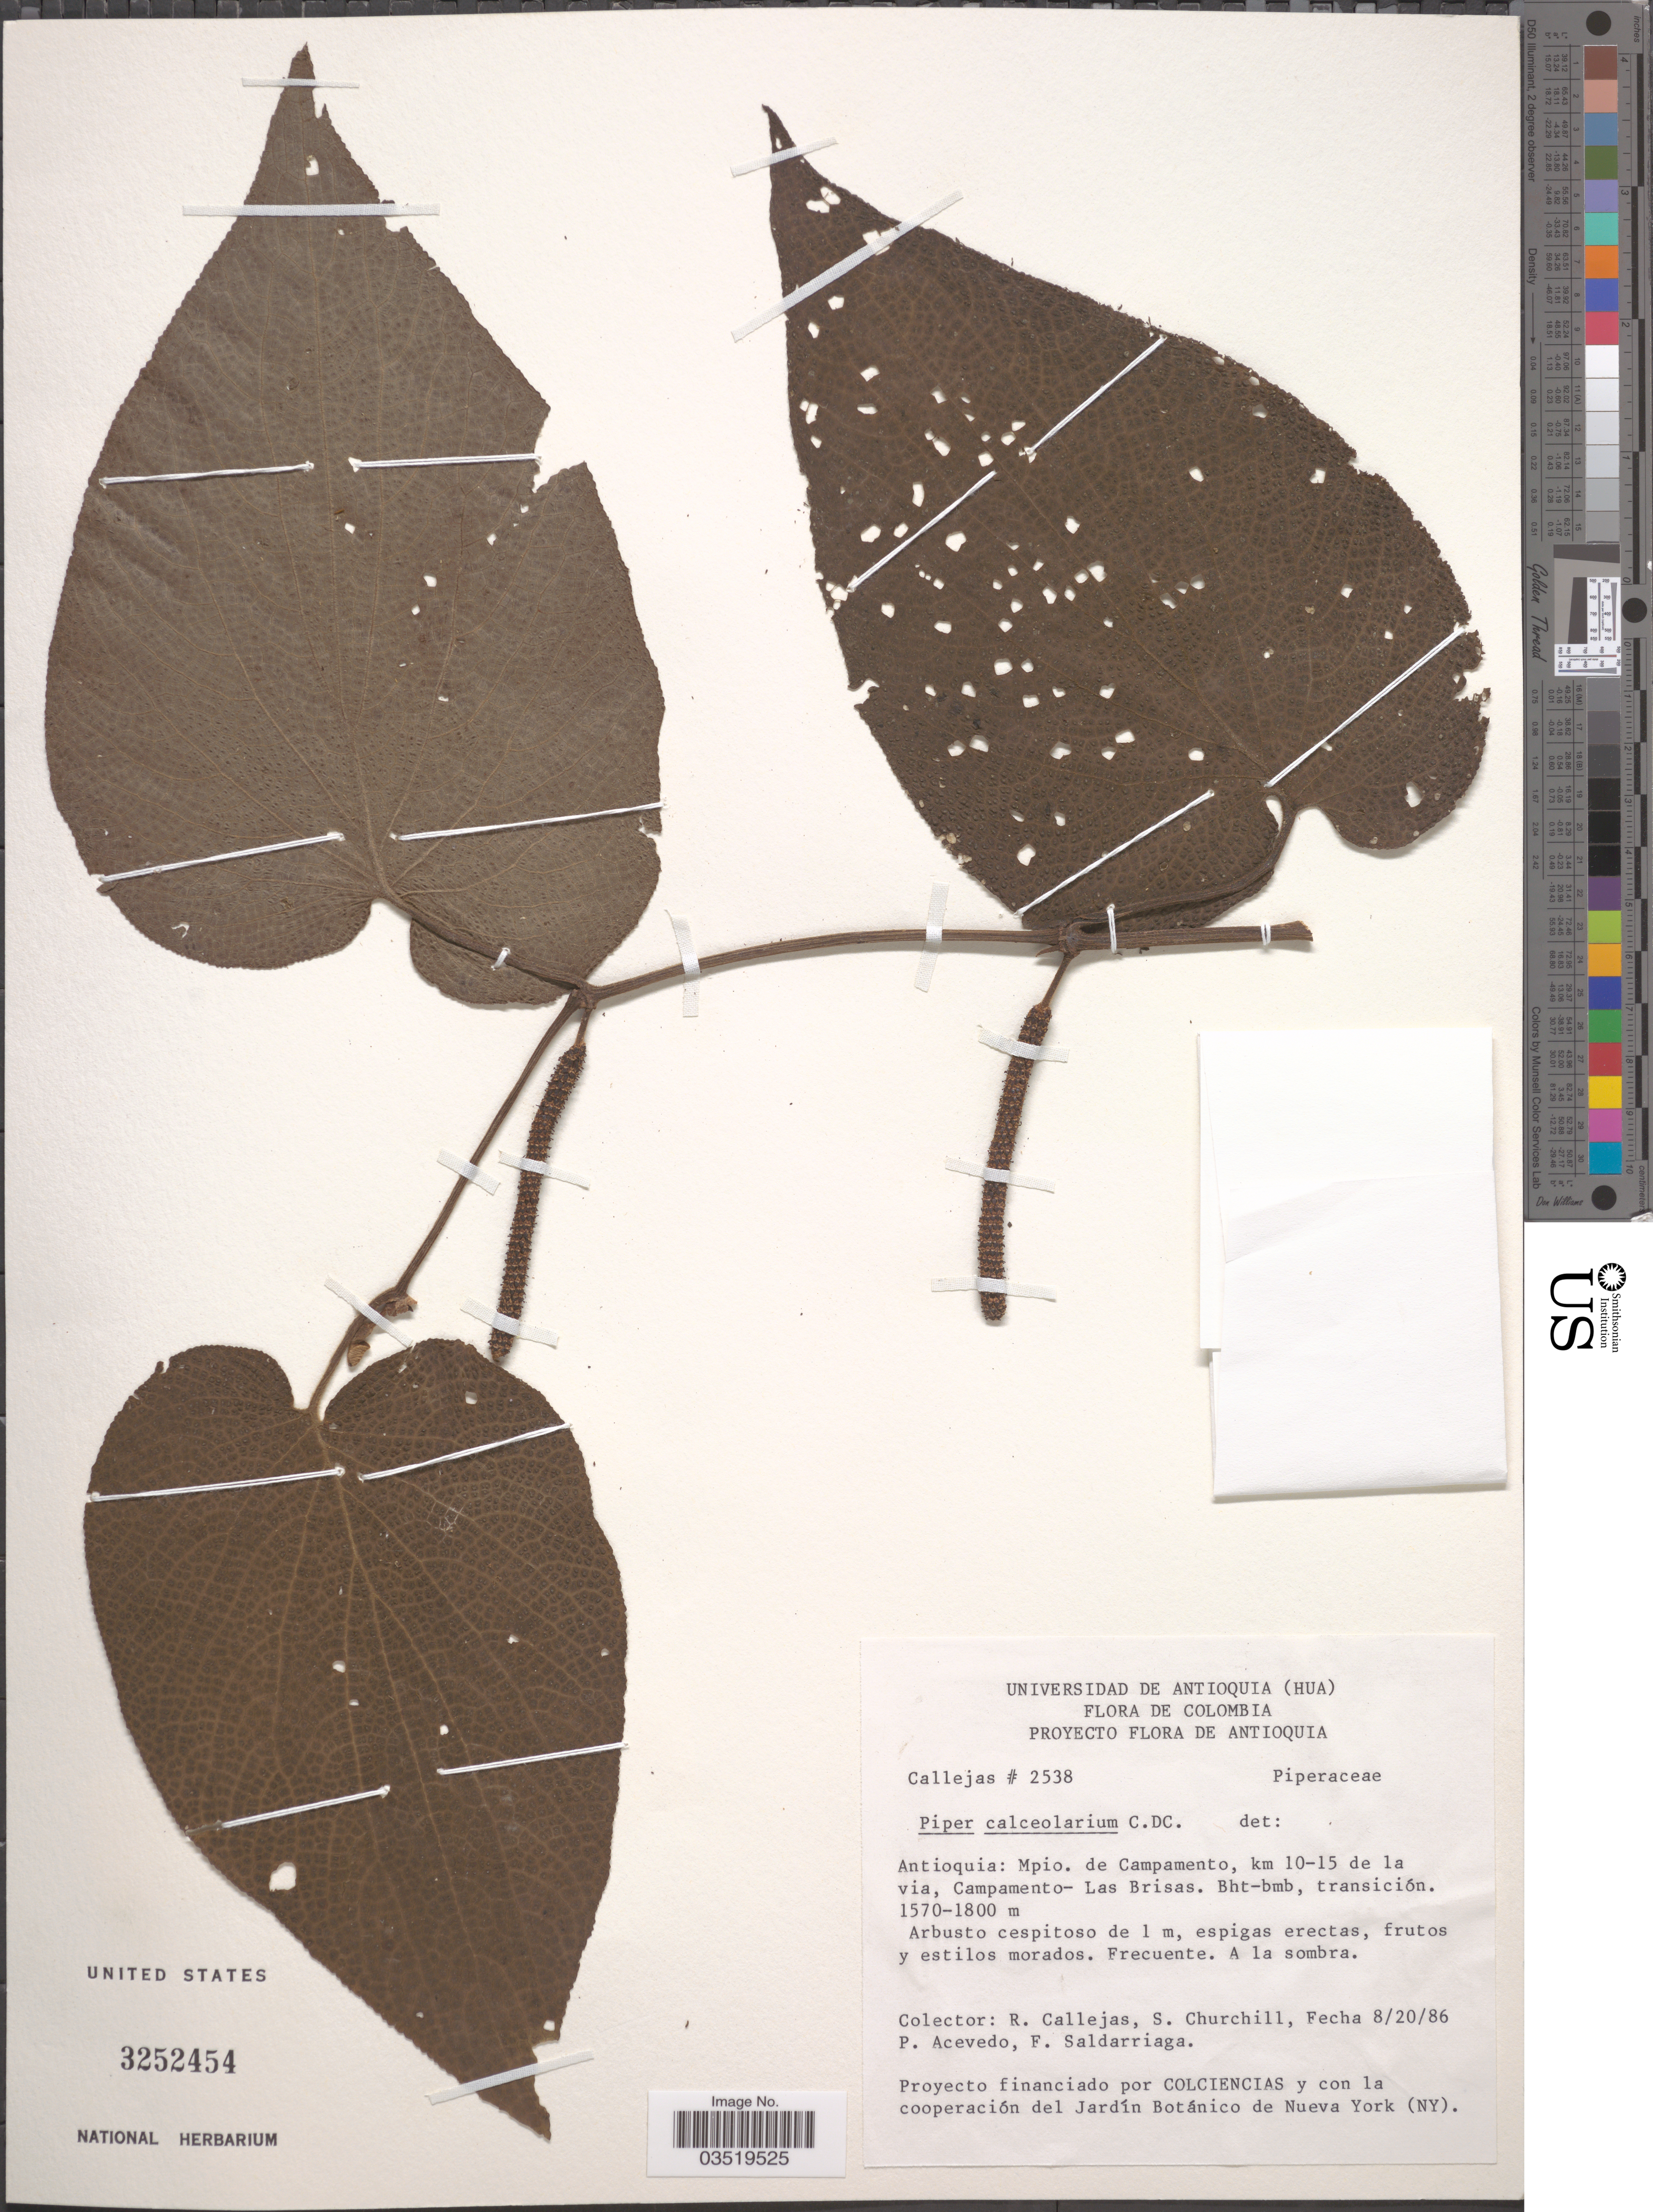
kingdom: Plantae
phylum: Tracheophyta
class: Magnoliopsida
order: Piperales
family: Piperaceae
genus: Piper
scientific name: Piper calceolarium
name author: C. DC.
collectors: R. Callejas, S. Churchill, P. Acevedo-Rodr. & F. Saldarriaga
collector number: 2538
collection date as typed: Transcribed d/m/y: 20/8/86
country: Colombia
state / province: Antioquia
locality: Mpio. de Campamento, km 10-15 de la via, Campamento- Las Brisas. Bht-bmb, transición.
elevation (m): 1570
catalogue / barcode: US 3252454